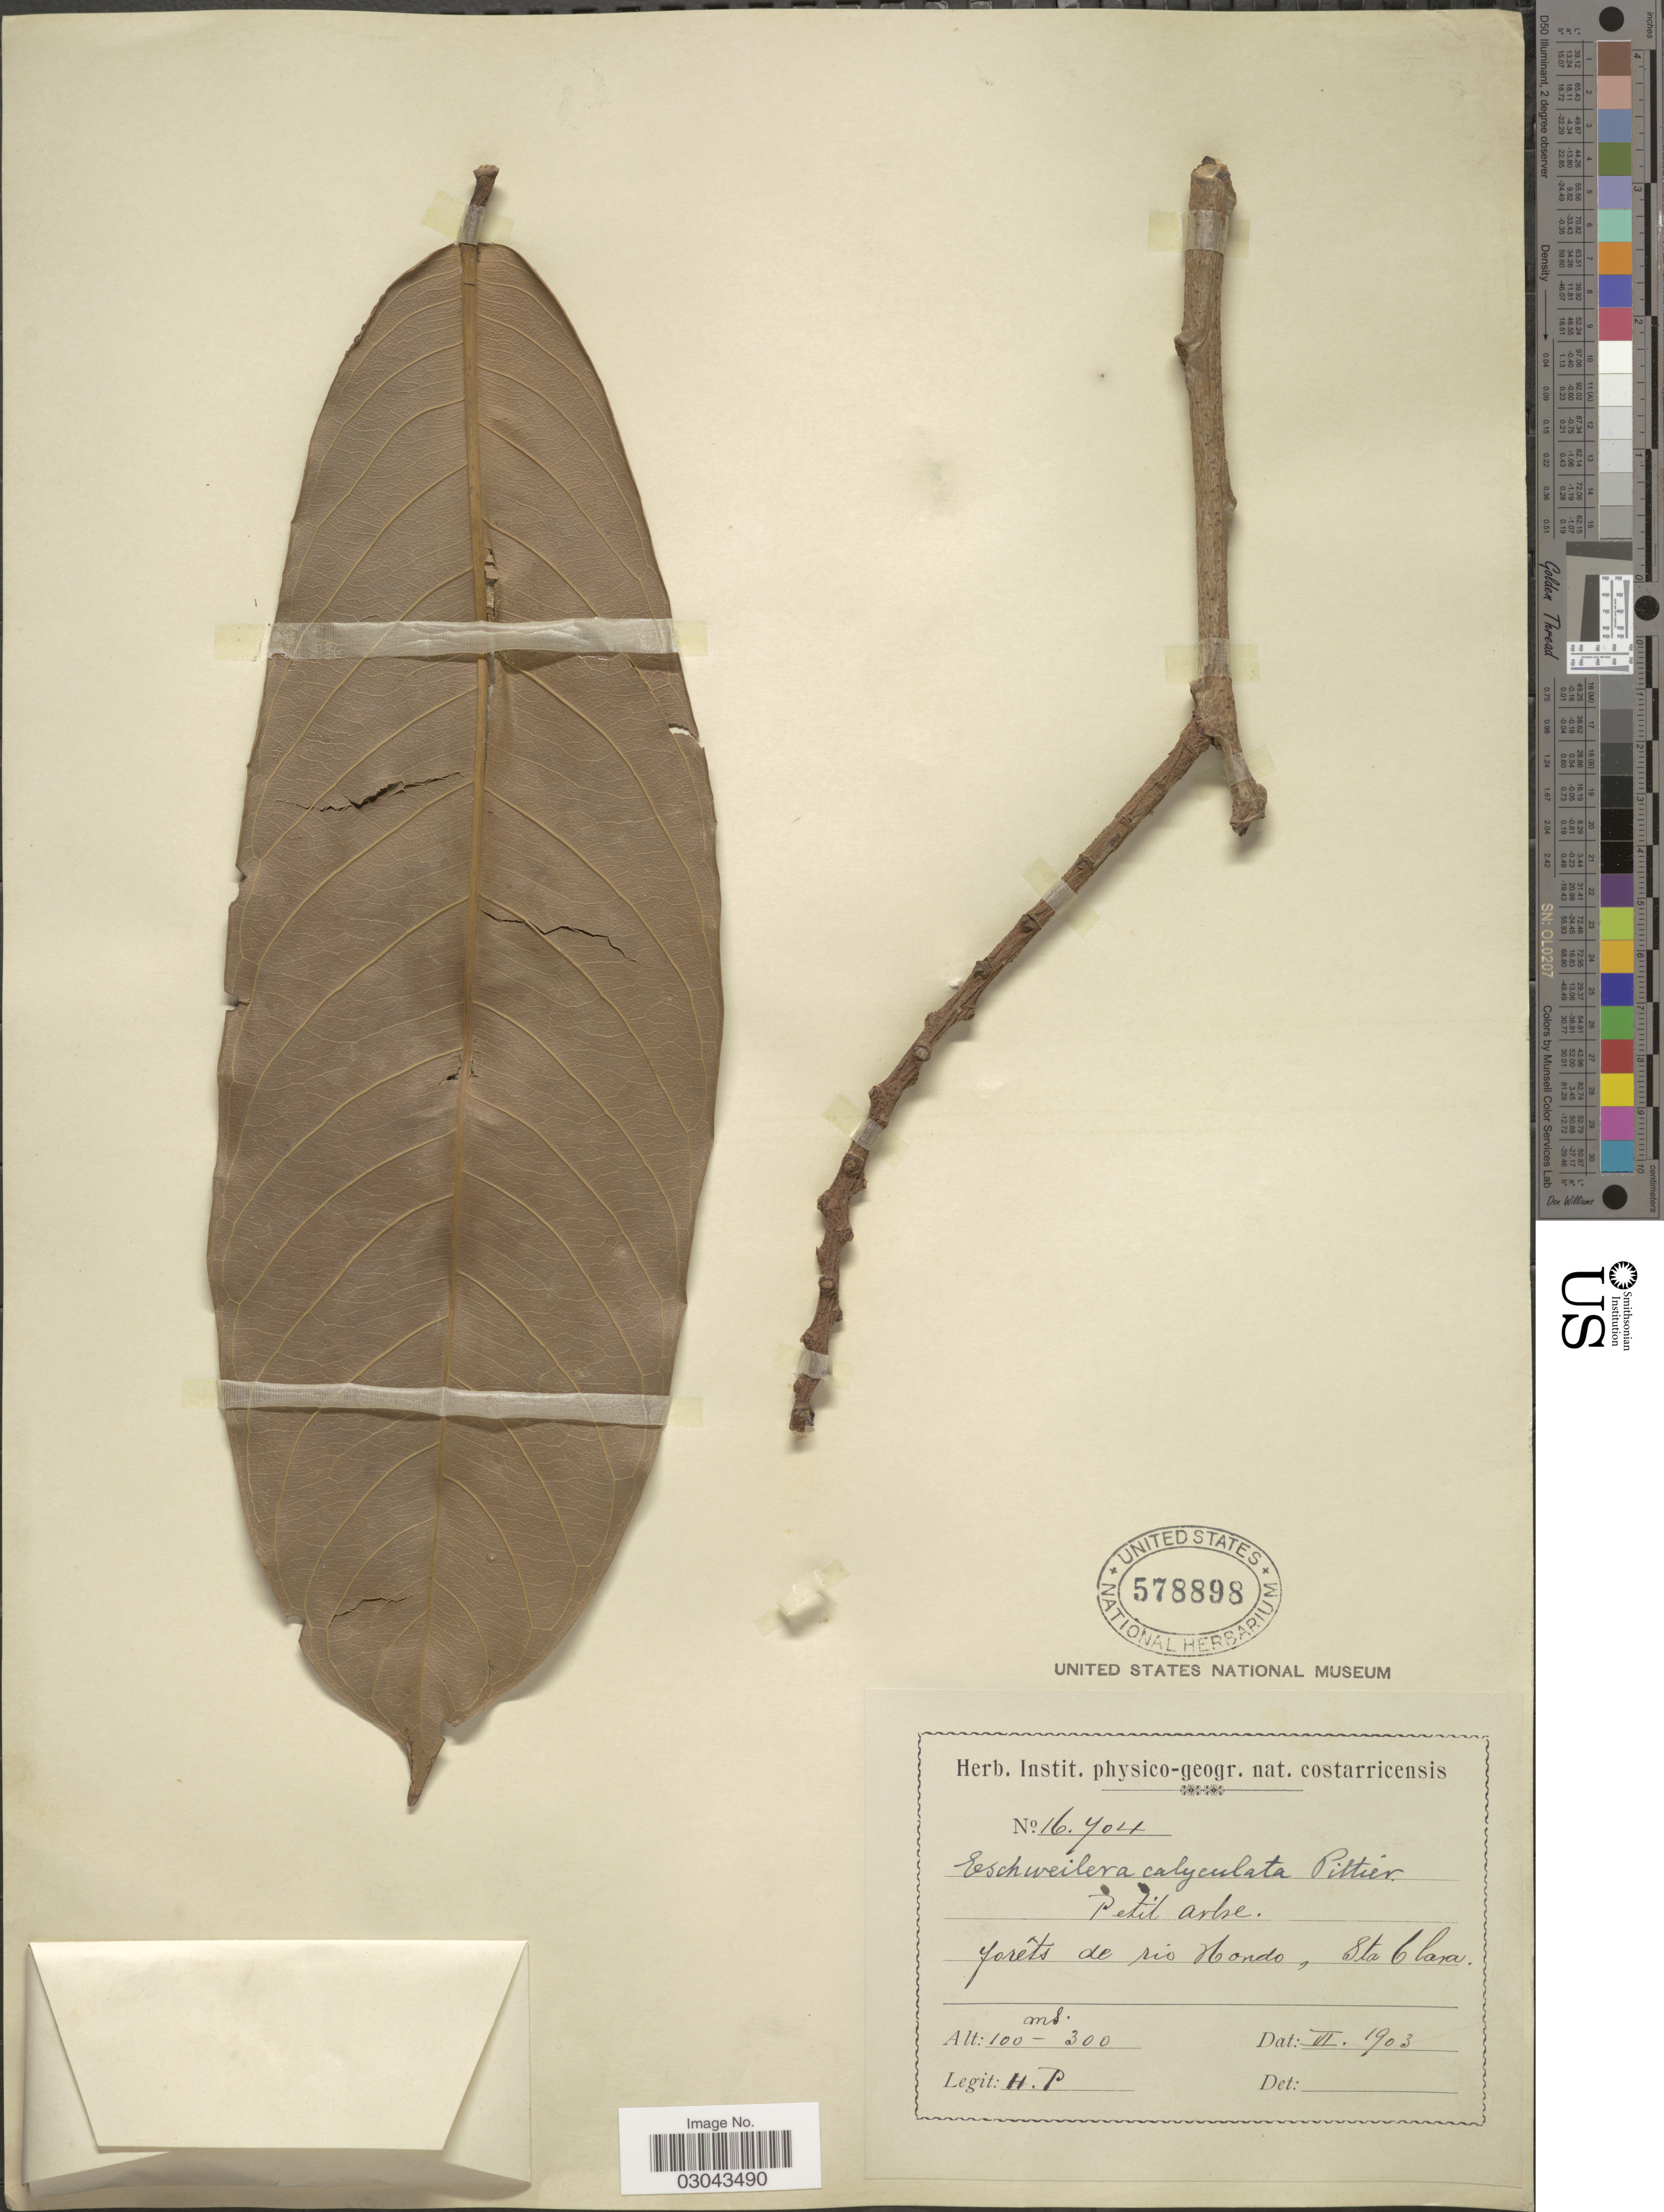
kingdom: Plantae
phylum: Tracheophyta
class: Magnoliopsida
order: Ericales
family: Lecythidaceae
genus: Eschweilera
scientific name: Eschweilera calyculata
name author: Pittier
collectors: H. P.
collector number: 16704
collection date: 1903-06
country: Costa Rica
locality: Forêts de rio Hondo, Sta. Clara.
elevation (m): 100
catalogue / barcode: US 578898